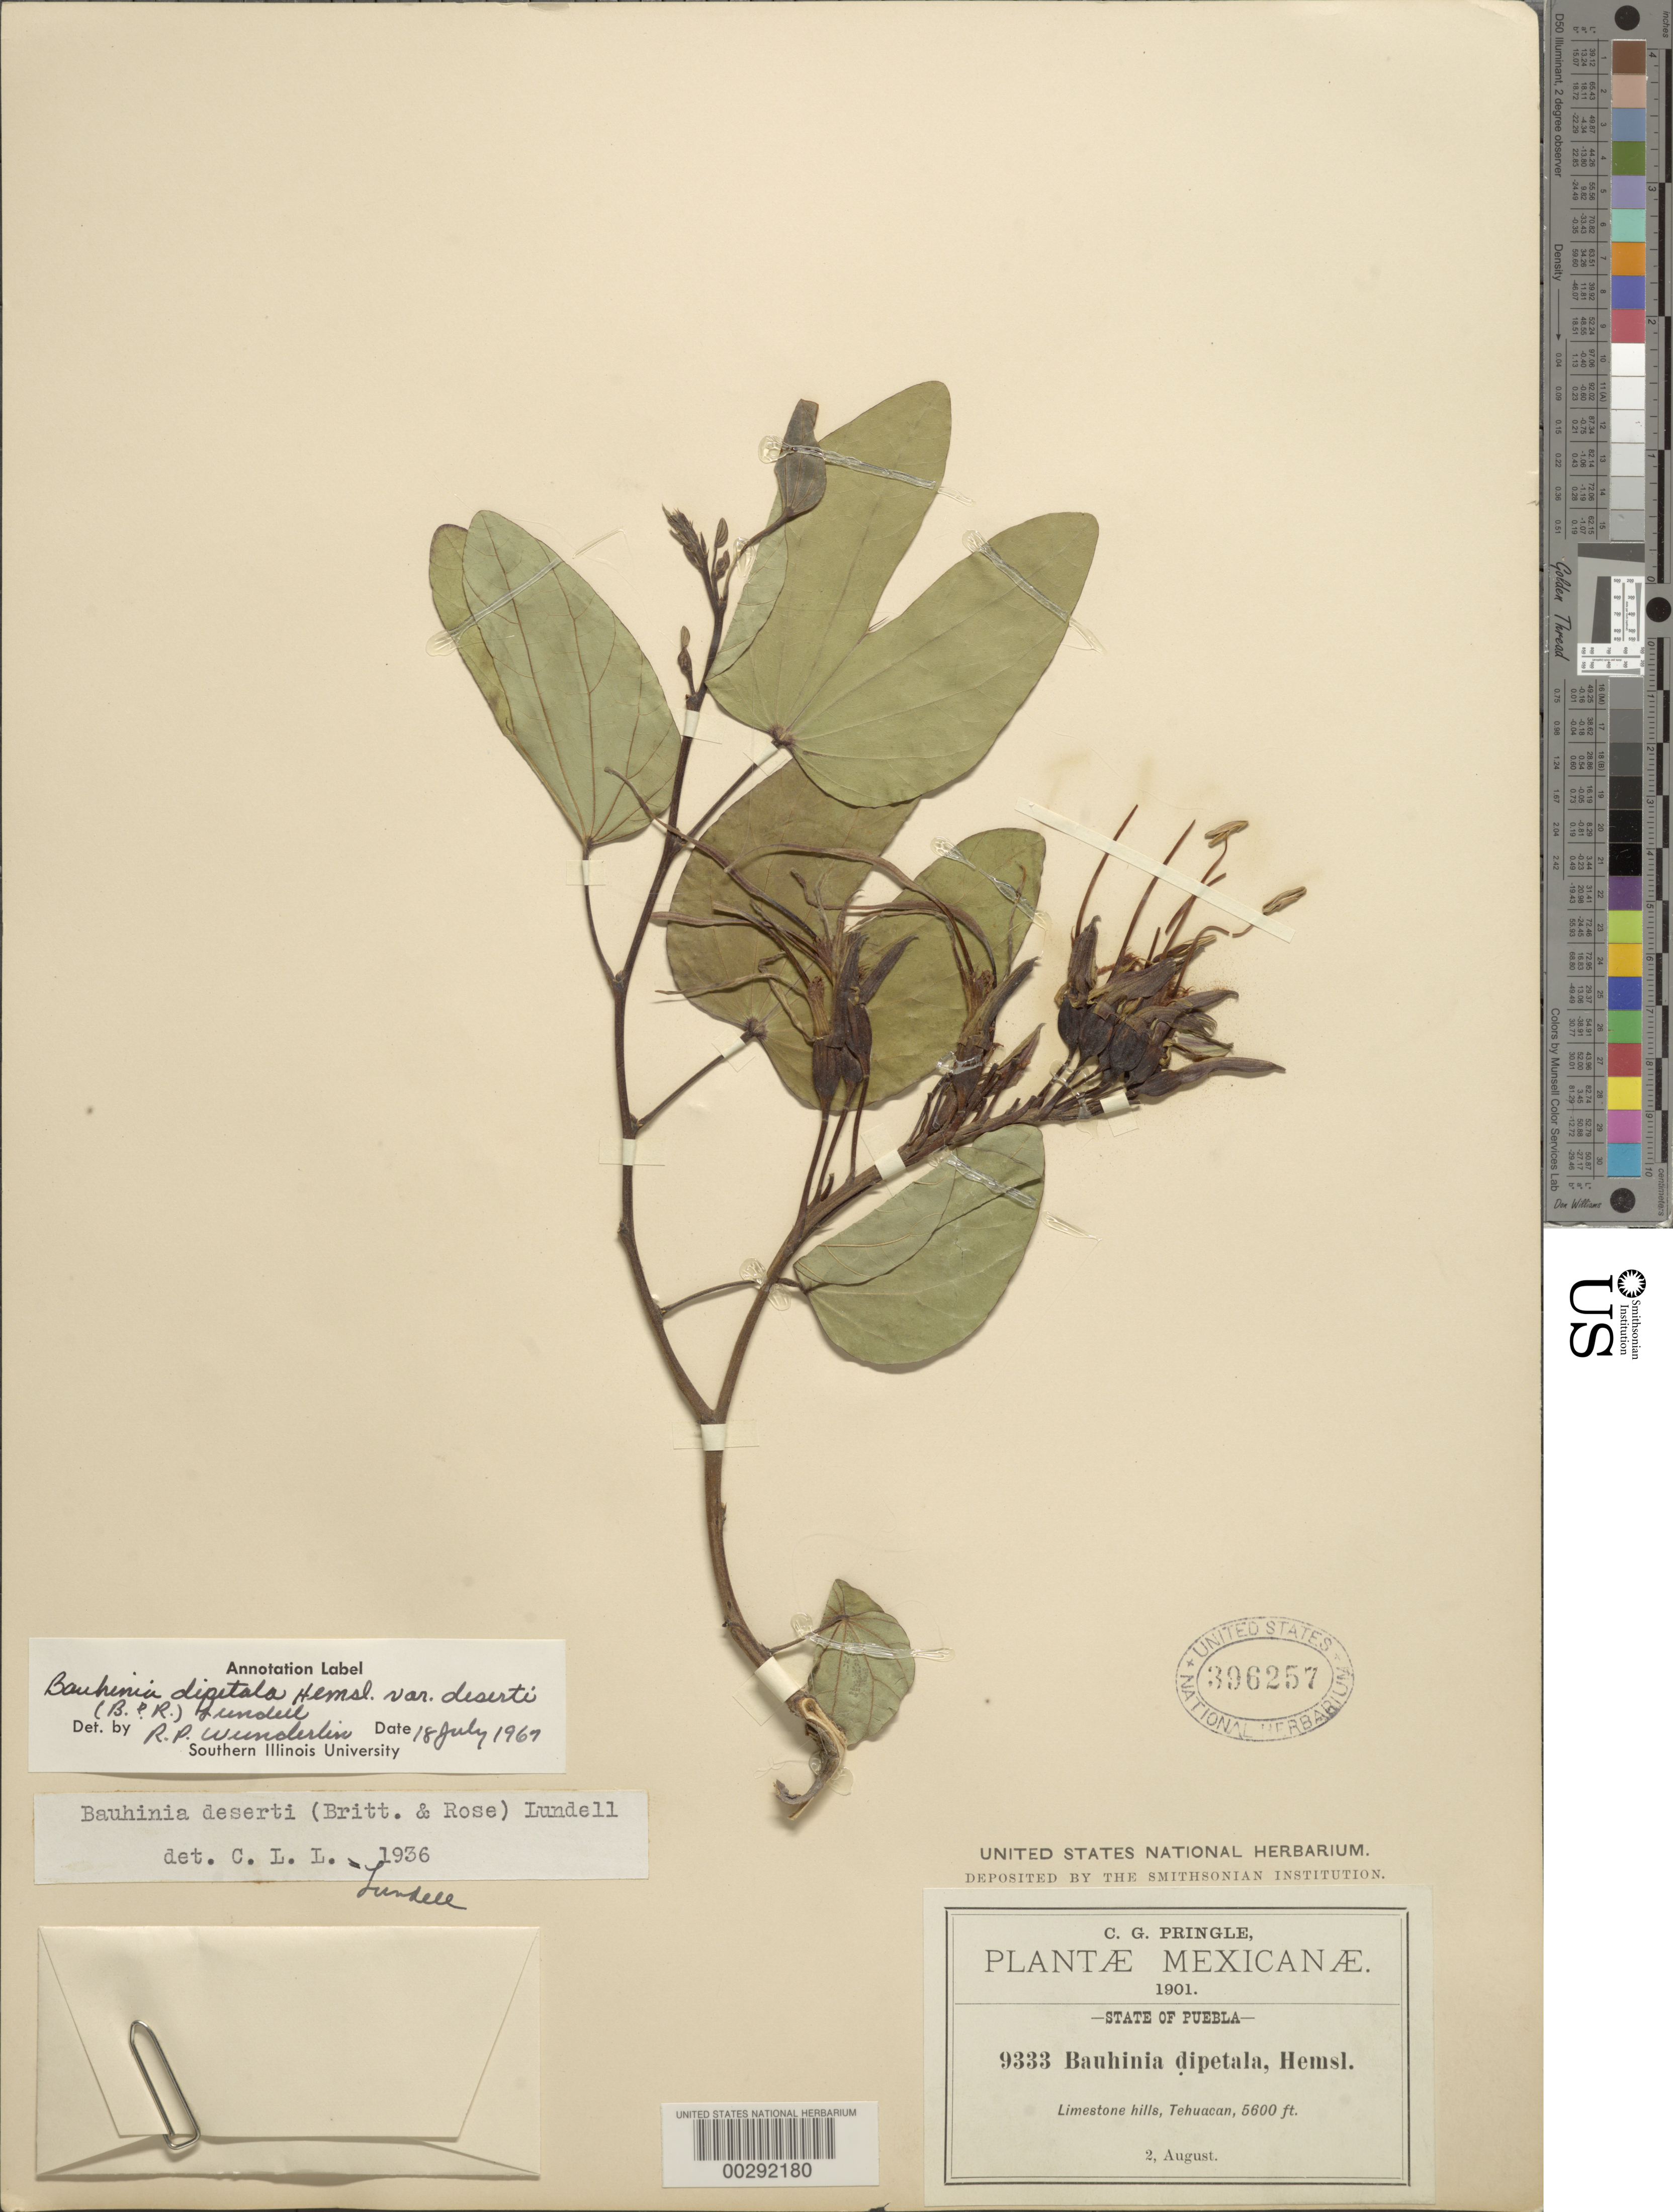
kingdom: Plantae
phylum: Tracheophyta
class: Magnoliopsida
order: Fabales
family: Fabaceae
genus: Bauhinia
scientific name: Bauhinia dipetala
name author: Hemsl.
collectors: C. G. Pringle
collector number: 9333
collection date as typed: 02 Aug 1901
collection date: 1901-08-02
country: Mexico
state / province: Puebla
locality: Tehuacan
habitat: Limetone hills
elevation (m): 1707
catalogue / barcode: US 396257